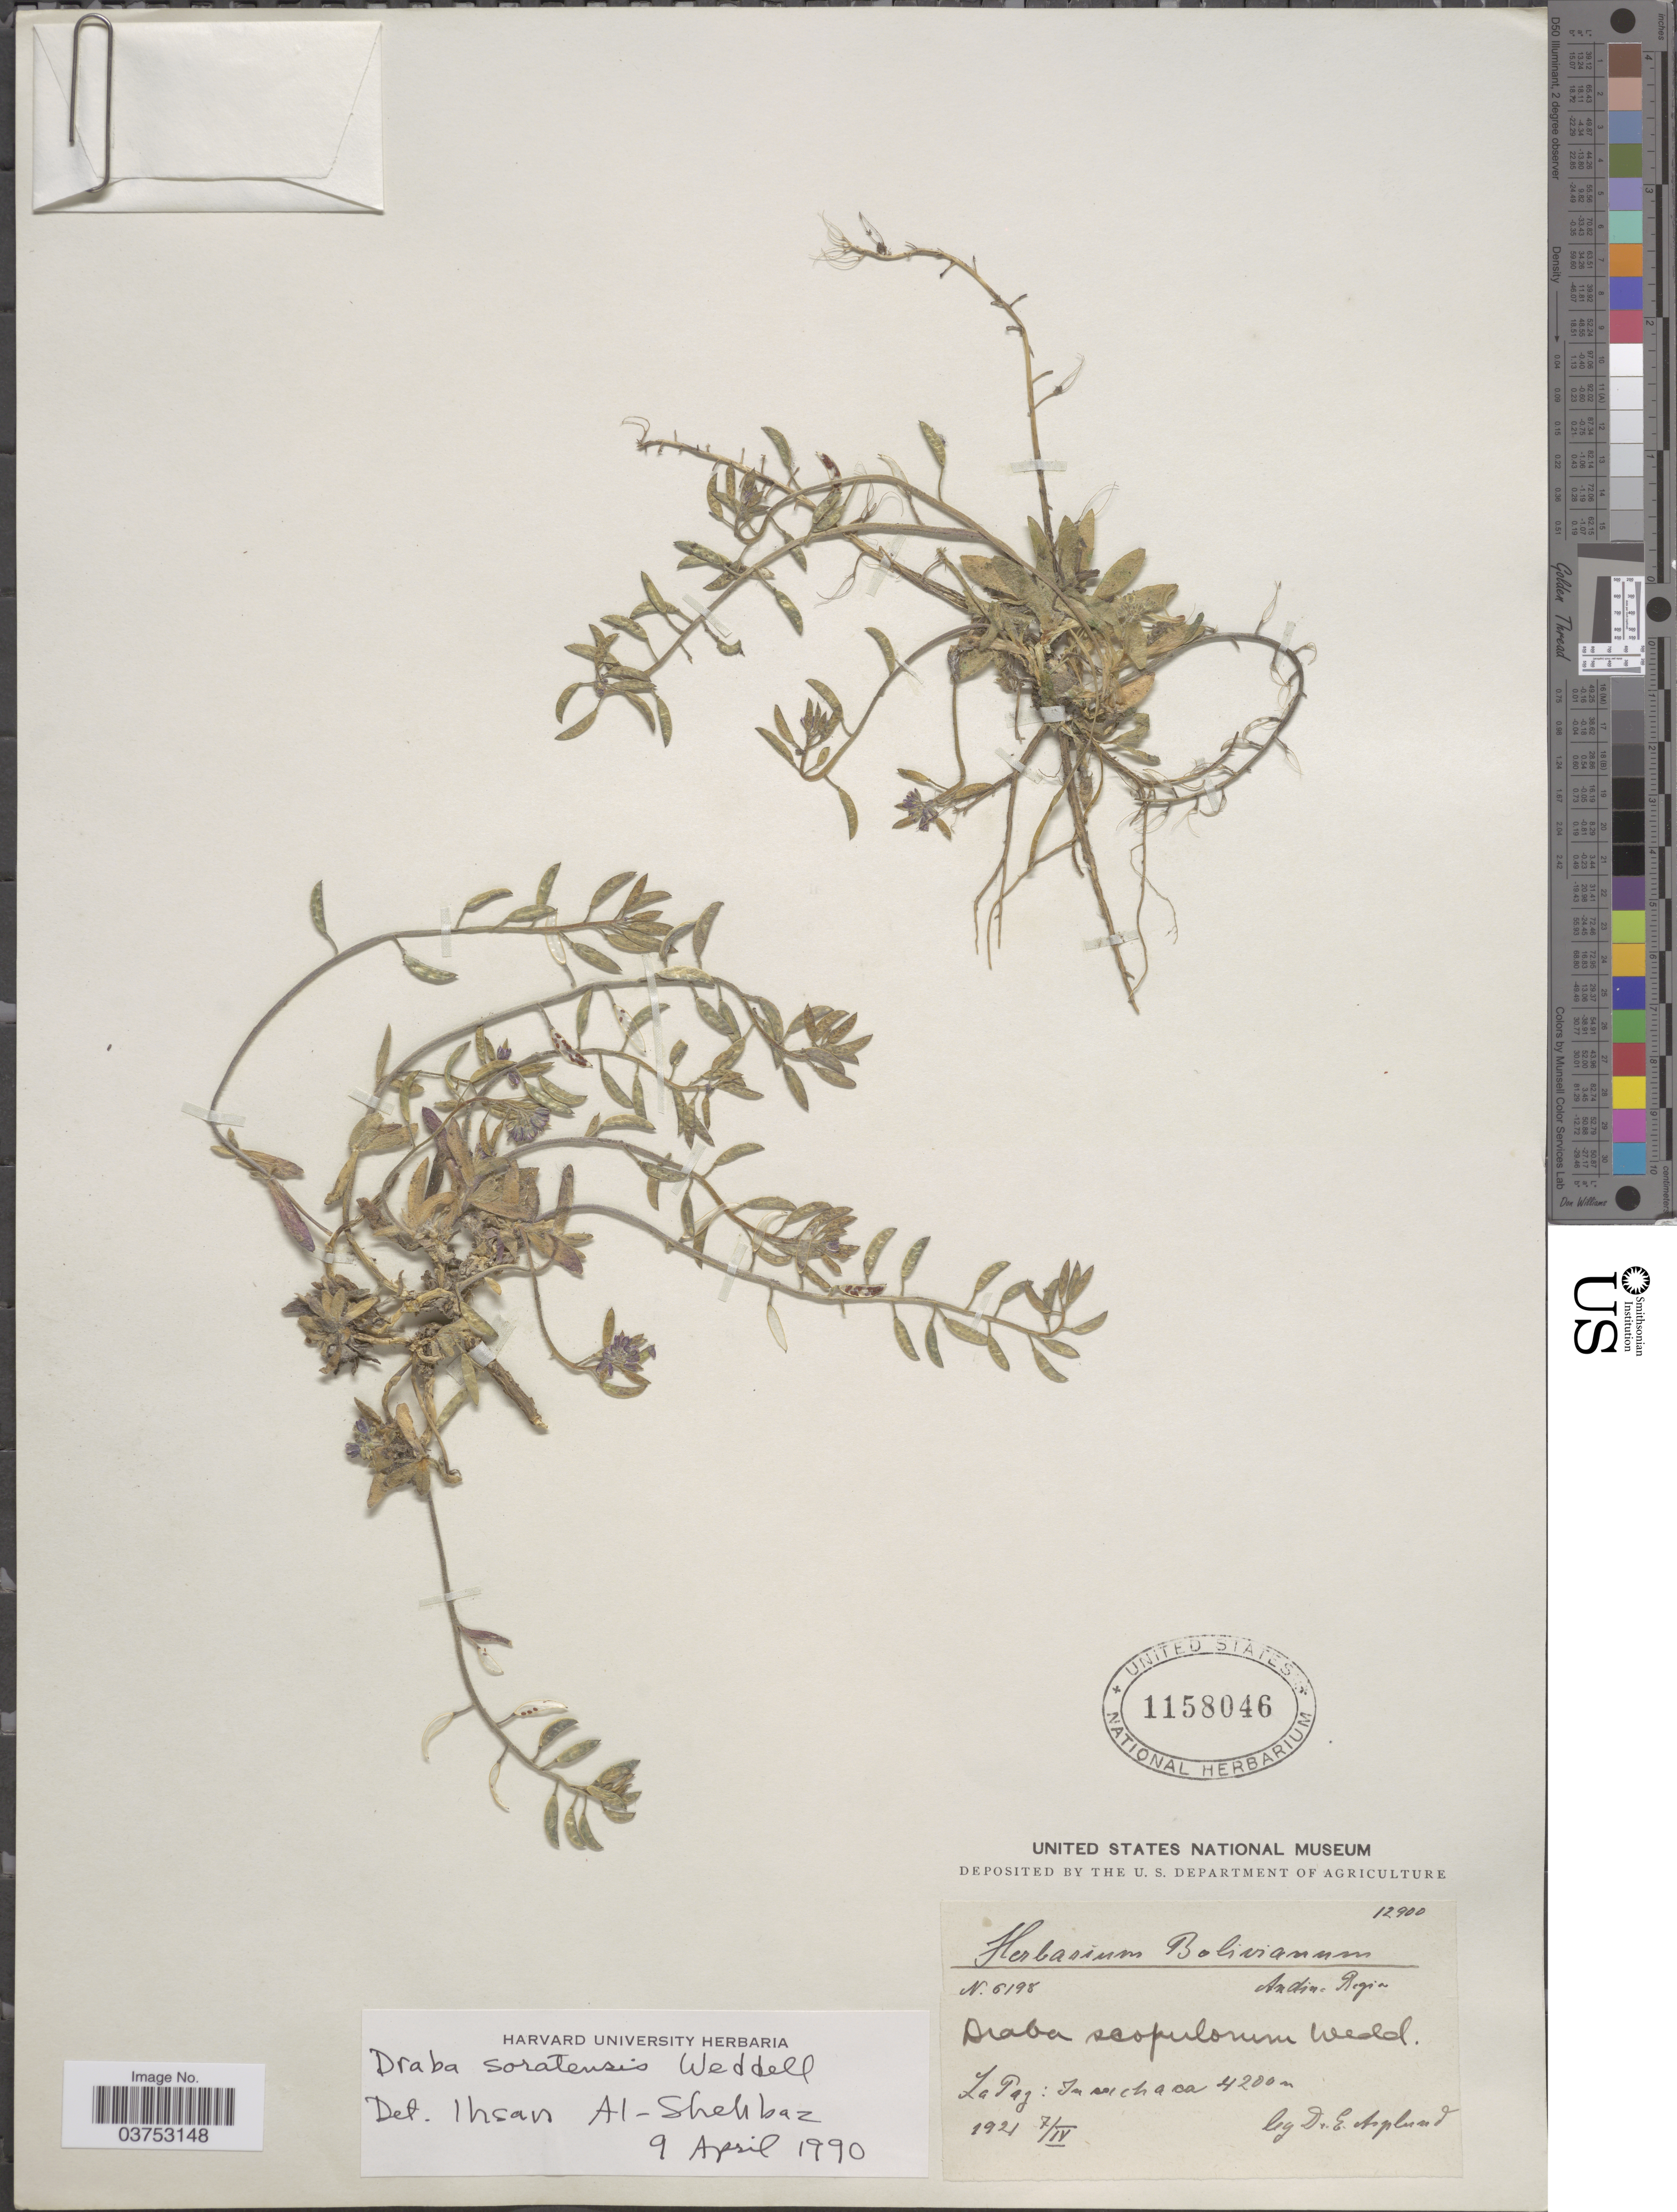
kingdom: Plantae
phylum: Tracheophyta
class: Magnoliopsida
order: Brassicales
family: Brassicaceae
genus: Draba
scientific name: Draba soratensis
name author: Wedd.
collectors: E. Asplund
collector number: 12900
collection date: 1921-04-07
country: Bolivia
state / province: La Paz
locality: Andine Region. Incachaca.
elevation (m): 4200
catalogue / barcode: US 1158046